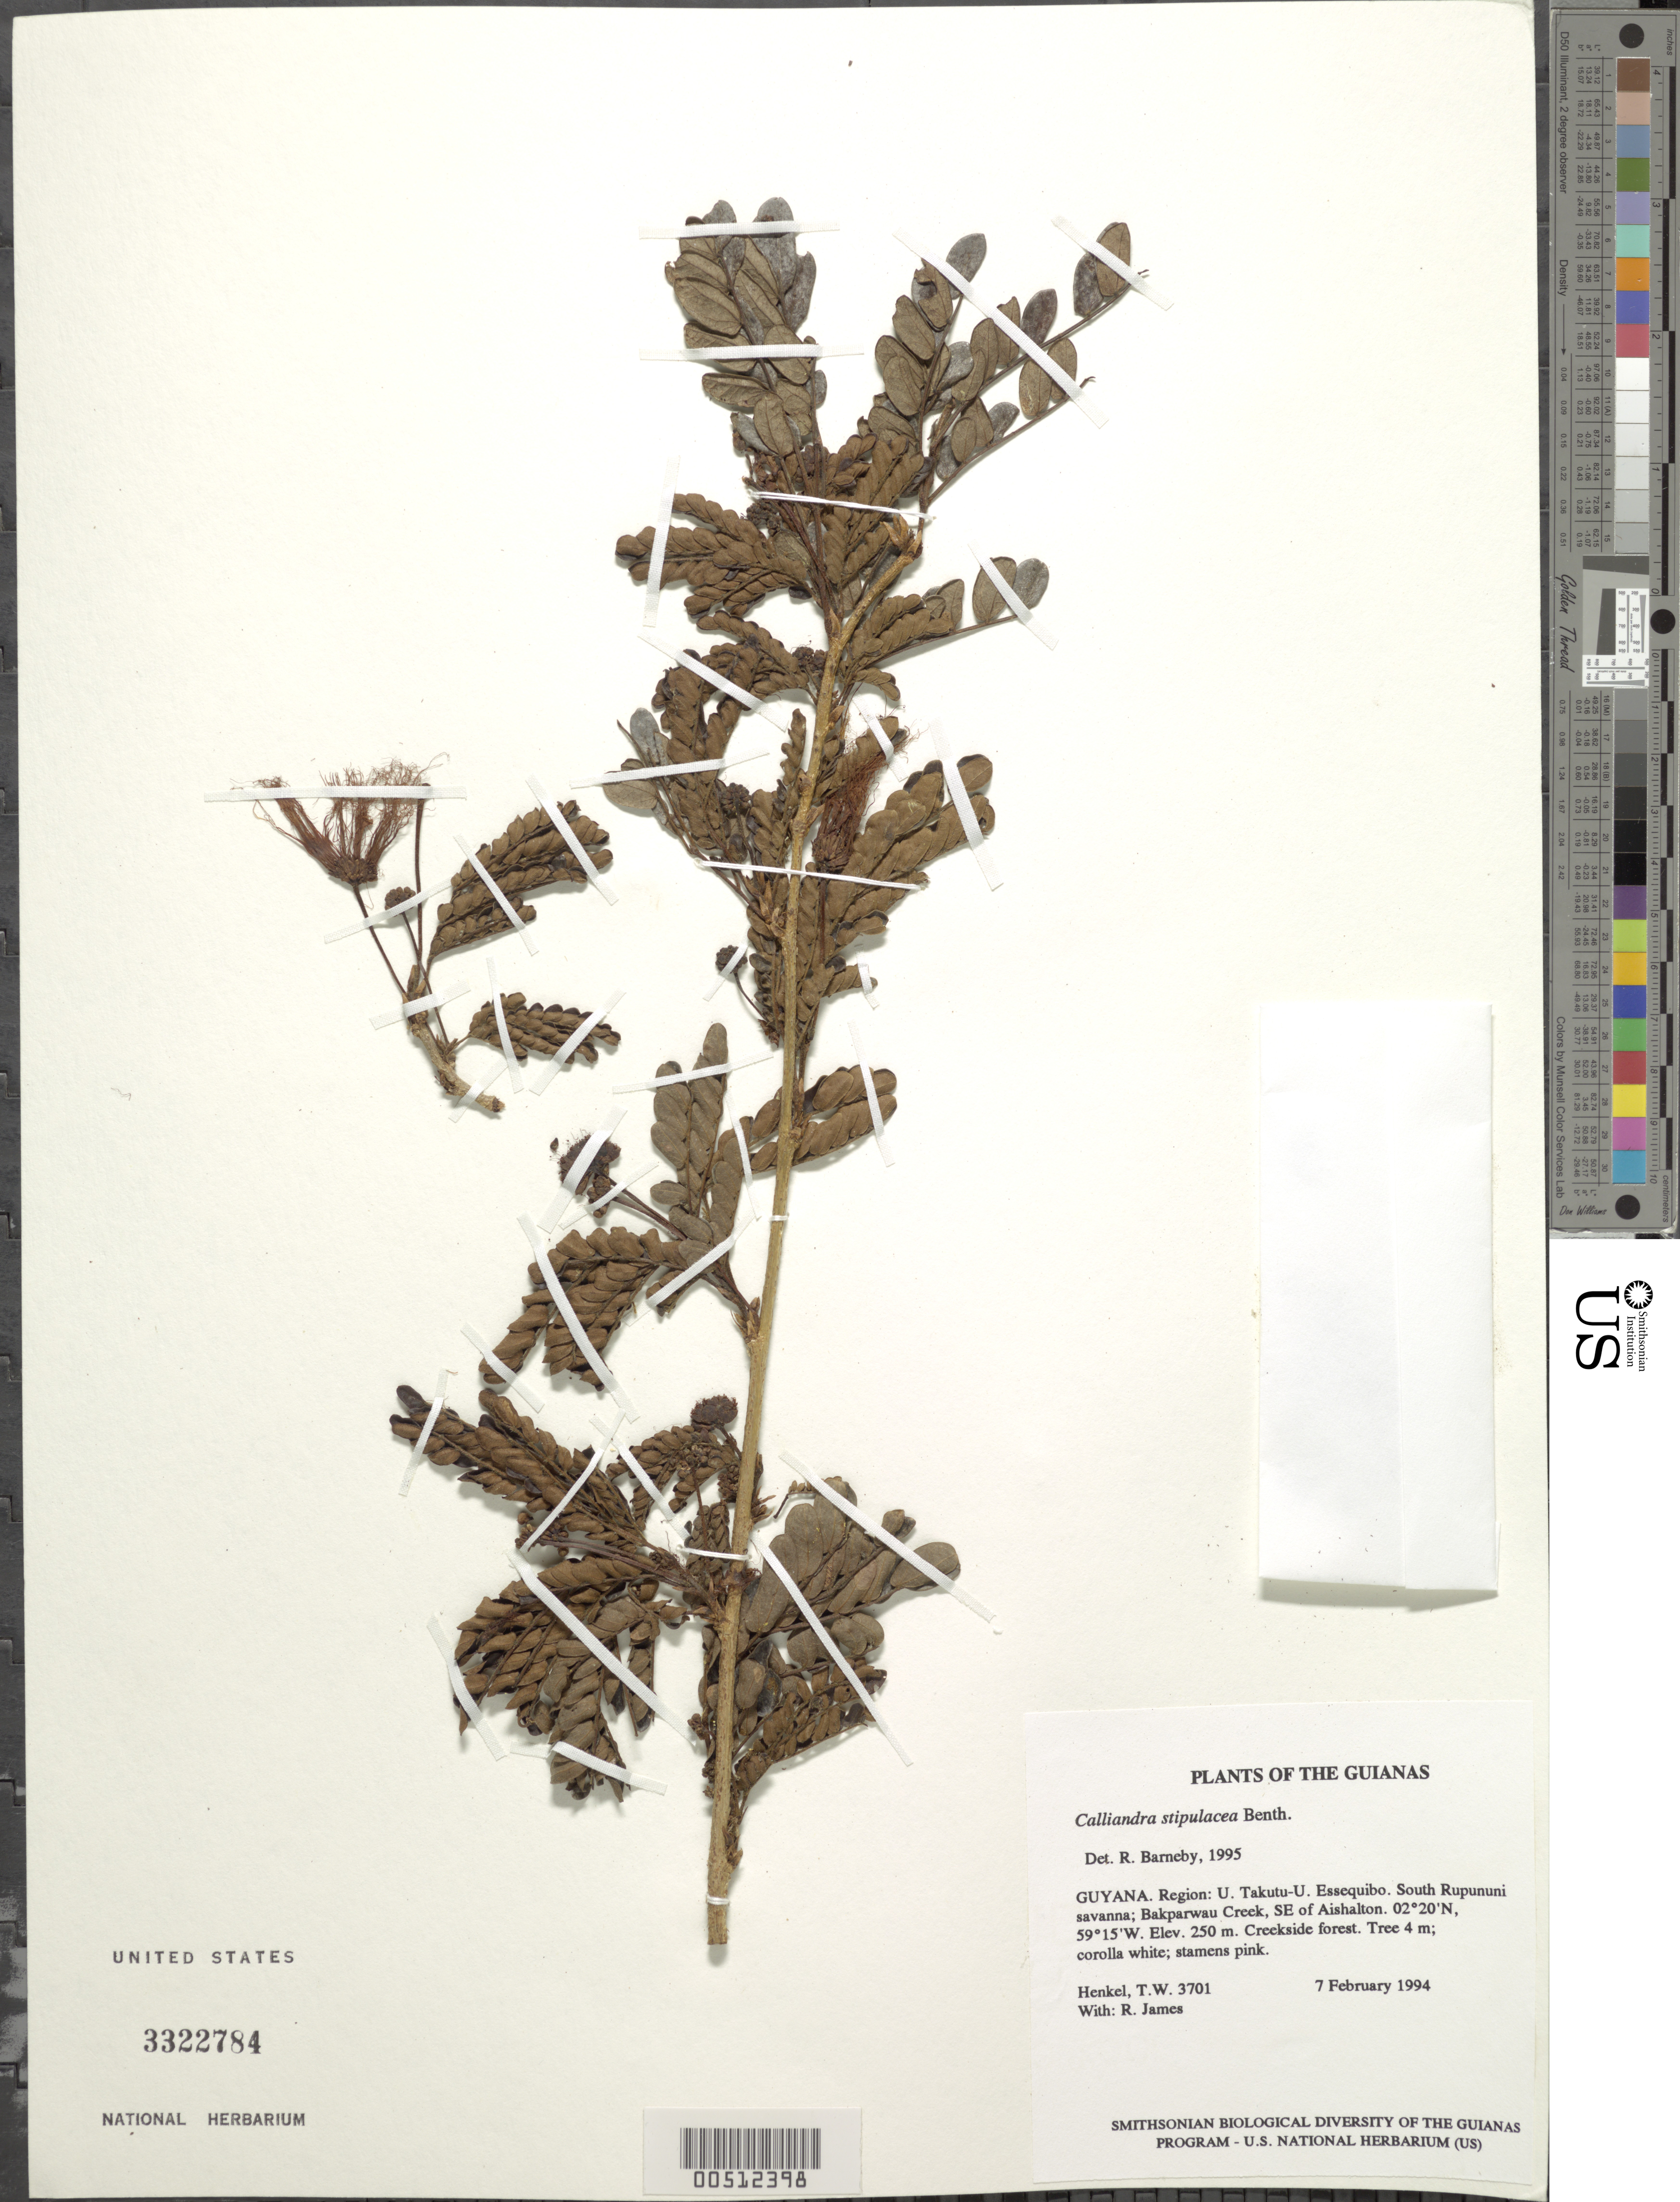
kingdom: Plantae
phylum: Tracheophyta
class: Magnoliopsida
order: Fabales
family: Fabaceae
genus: Calliandra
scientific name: Calliandra laxa var. stipulacea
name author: (Benth.) Barneby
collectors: T. Henkel & R. James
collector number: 3701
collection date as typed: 7 February 1994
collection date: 1994-02-07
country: Guyana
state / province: U. Takutu-U. Essequibo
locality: South Rupununi savanna; Bakparwau Creek, SE of Aishalton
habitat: Creekside forest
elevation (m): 250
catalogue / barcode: US 3322784